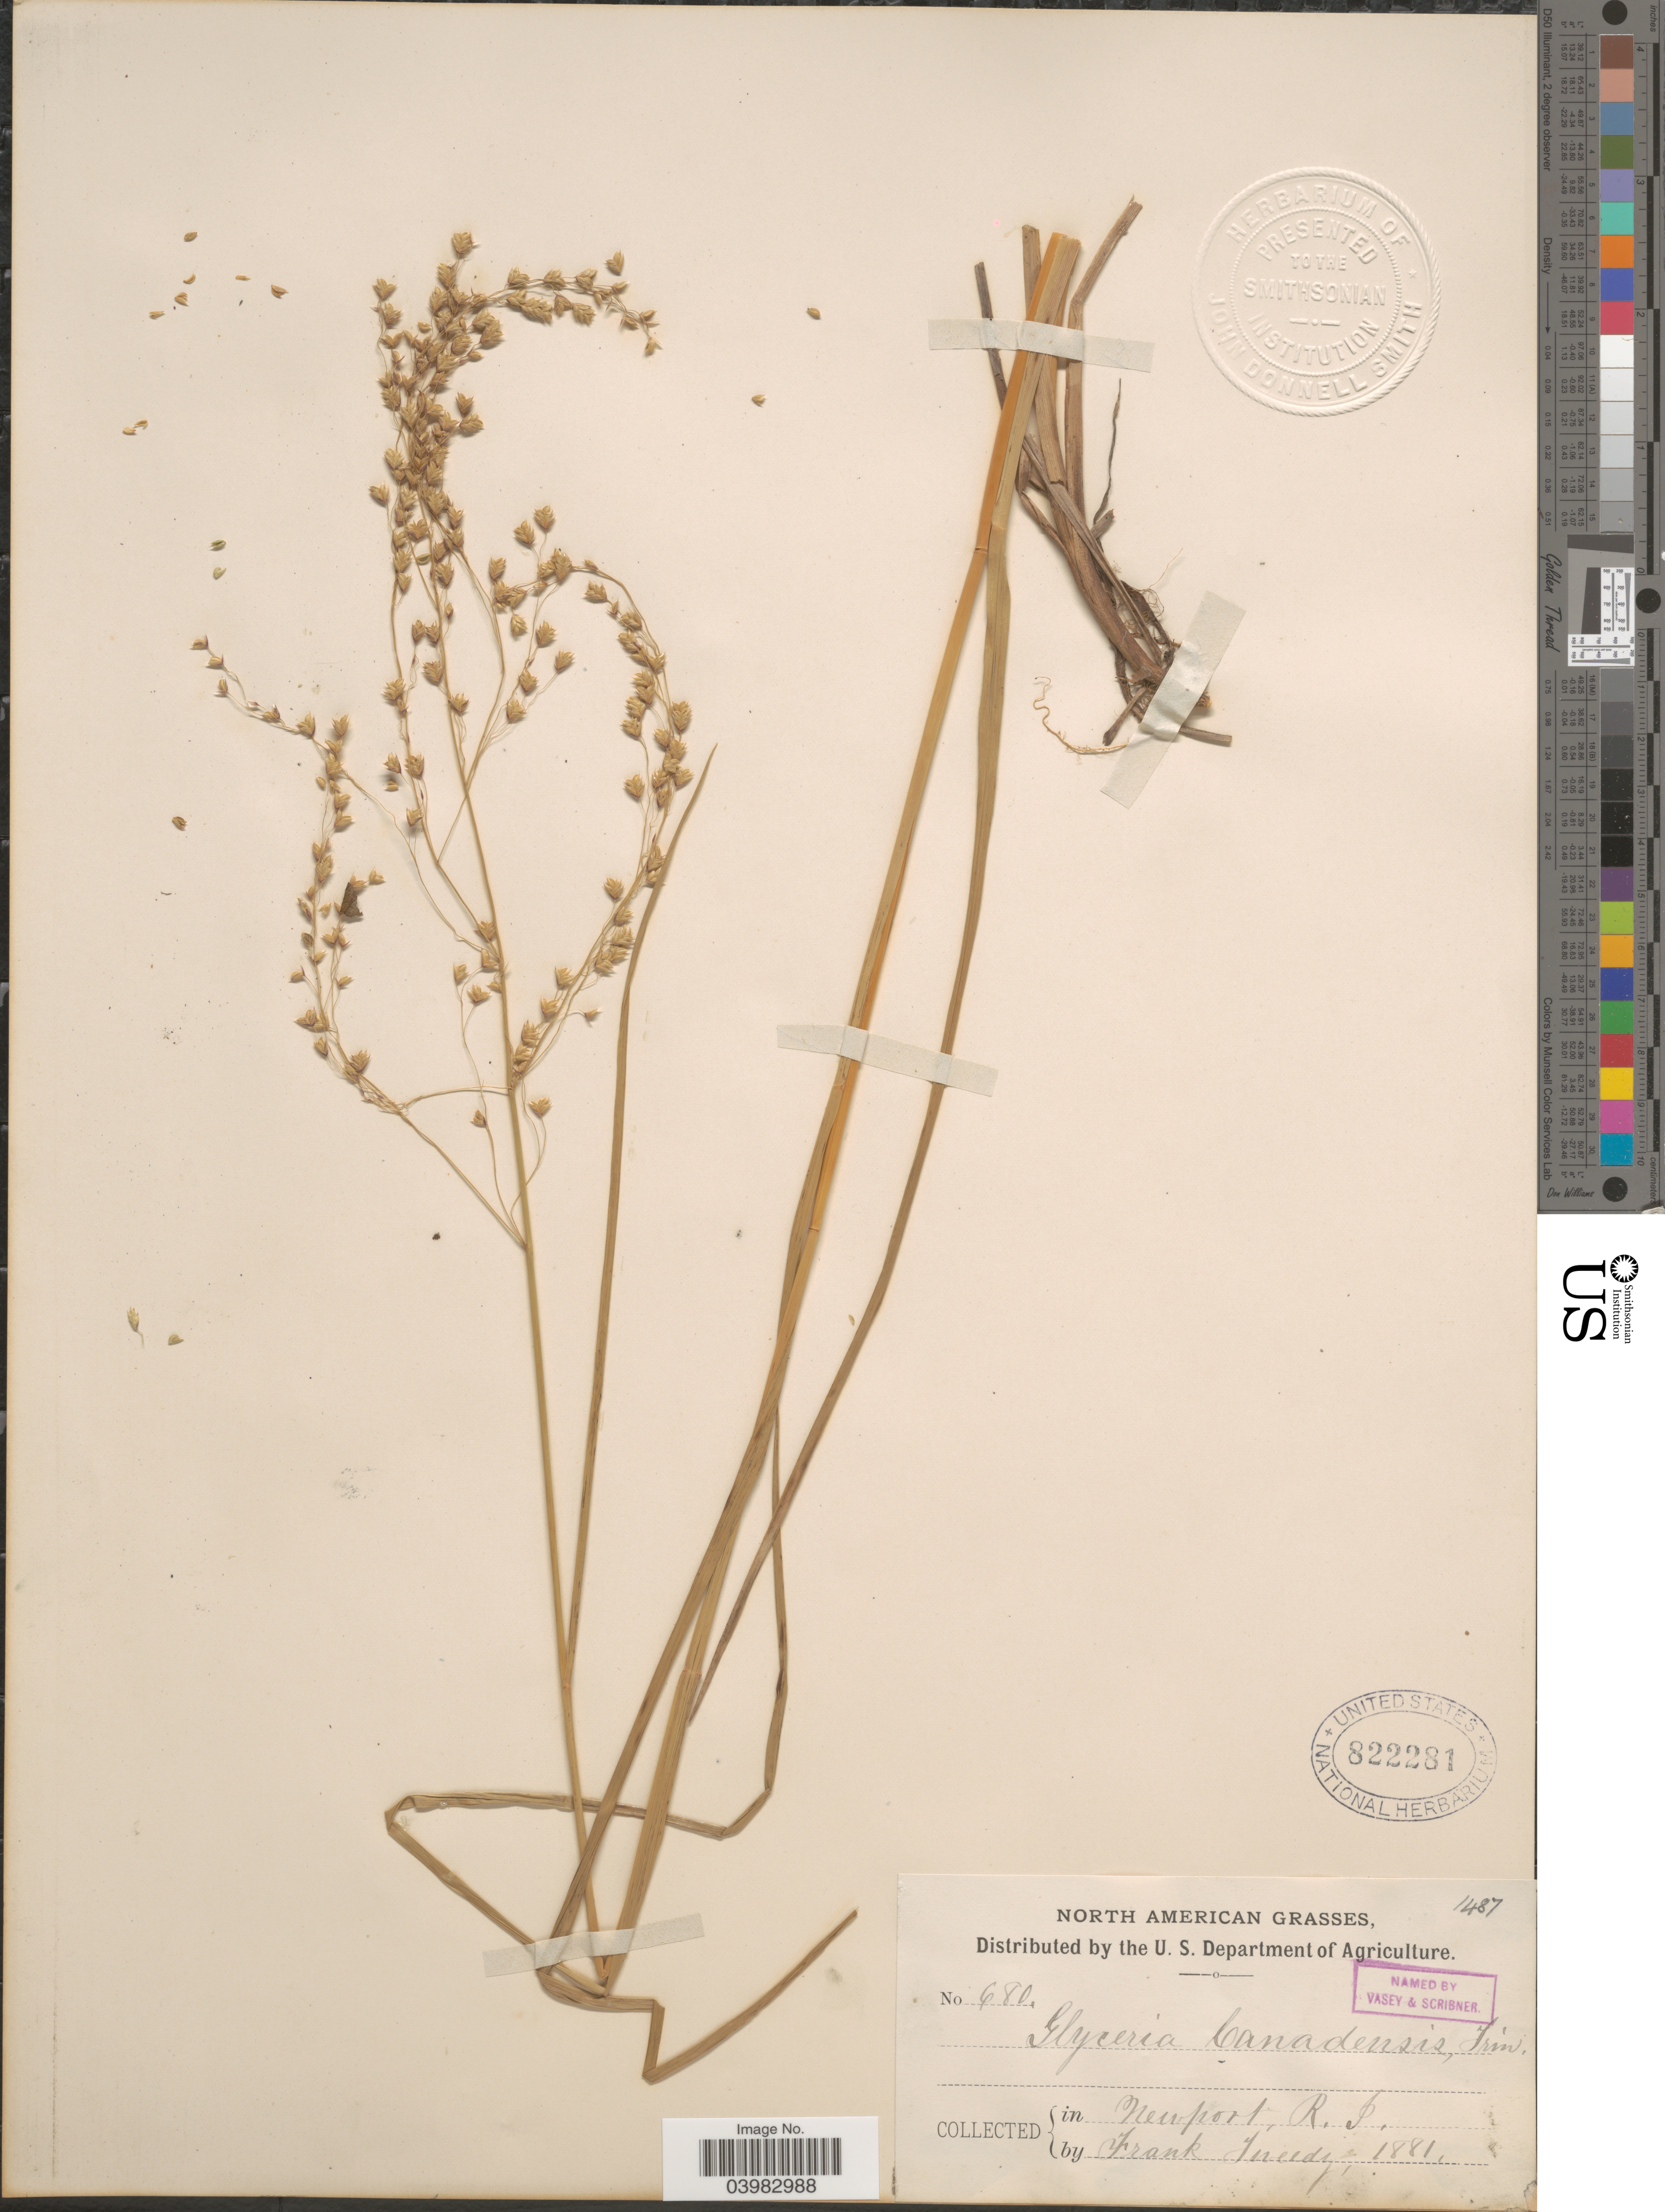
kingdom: Plantae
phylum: Tracheophyta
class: Liliopsida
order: Poales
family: Poaceae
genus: Glyceria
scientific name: Glyceria canadensis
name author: (Michx.) Trin.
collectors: F. Tweedy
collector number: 680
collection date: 1881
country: United States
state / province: Rhode Island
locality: Newport.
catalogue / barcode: US 822281